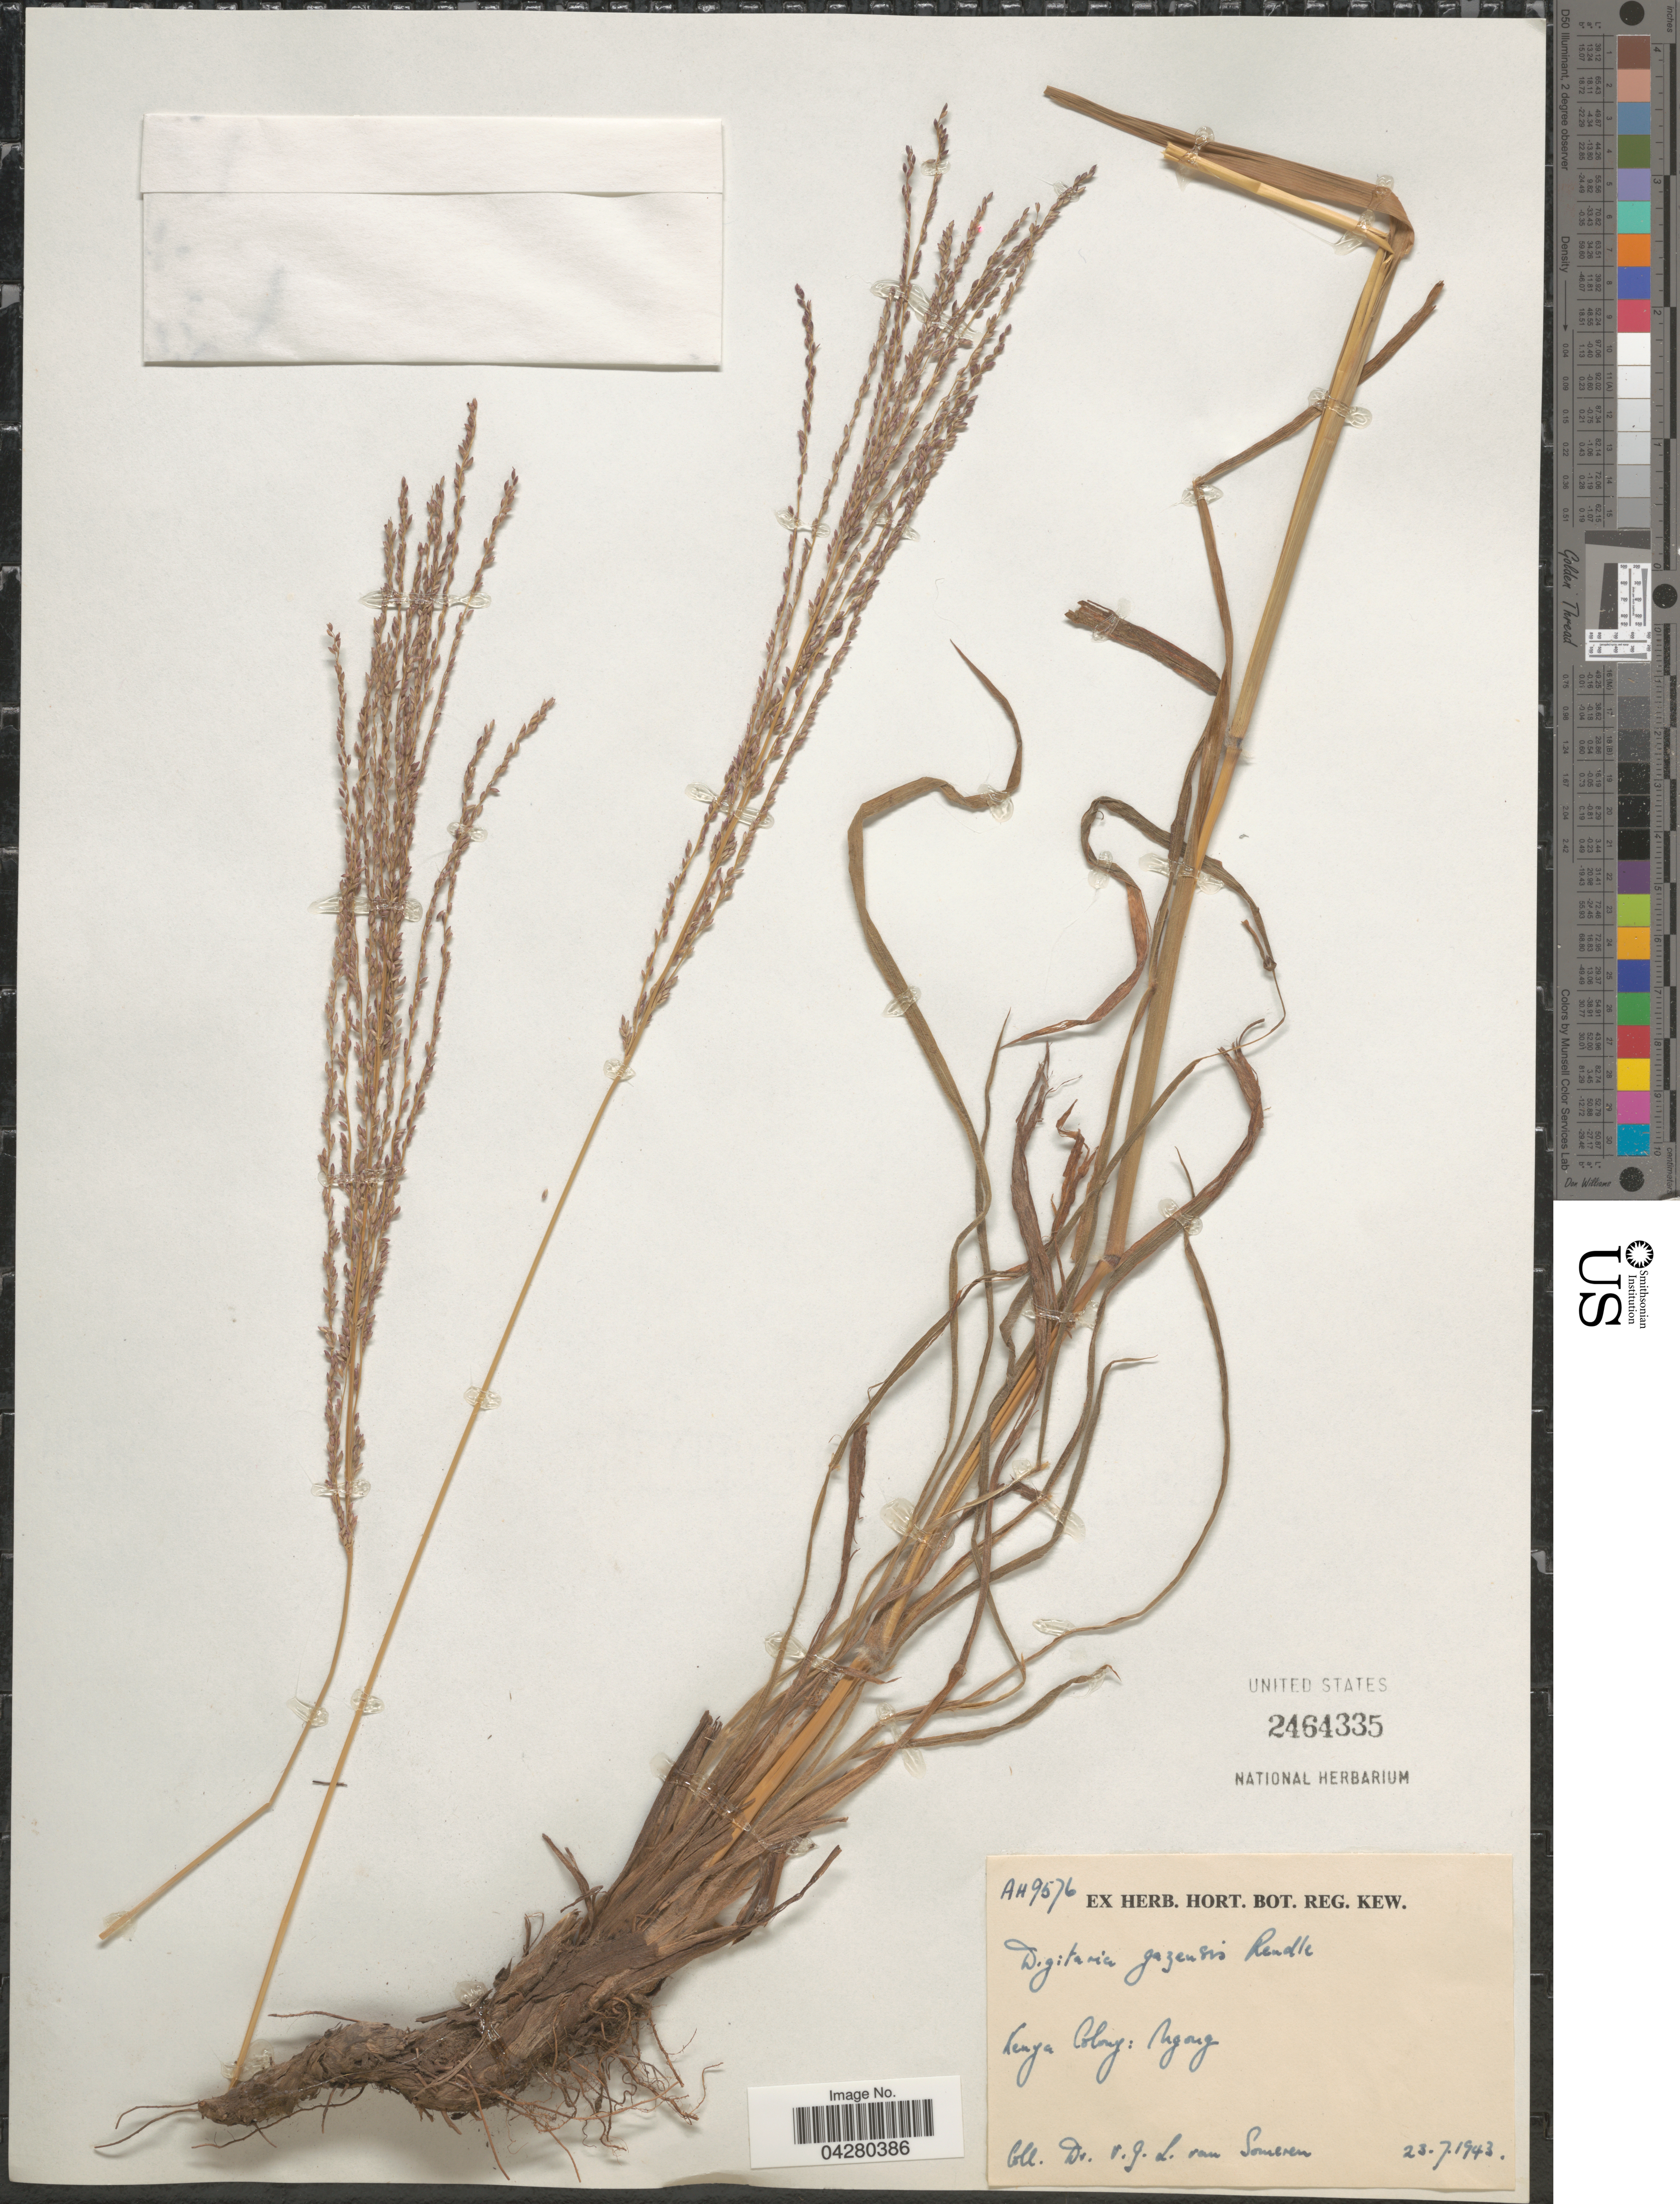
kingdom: Plantae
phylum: Tracheophyta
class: Liliopsida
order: Poales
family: Poaceae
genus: Digitaria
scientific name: Digitaria gazensis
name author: Rendle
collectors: V. Someren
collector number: AH9576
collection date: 1943-07-23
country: Kenya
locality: Kenya Colony: Ngong.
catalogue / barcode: US 2464335